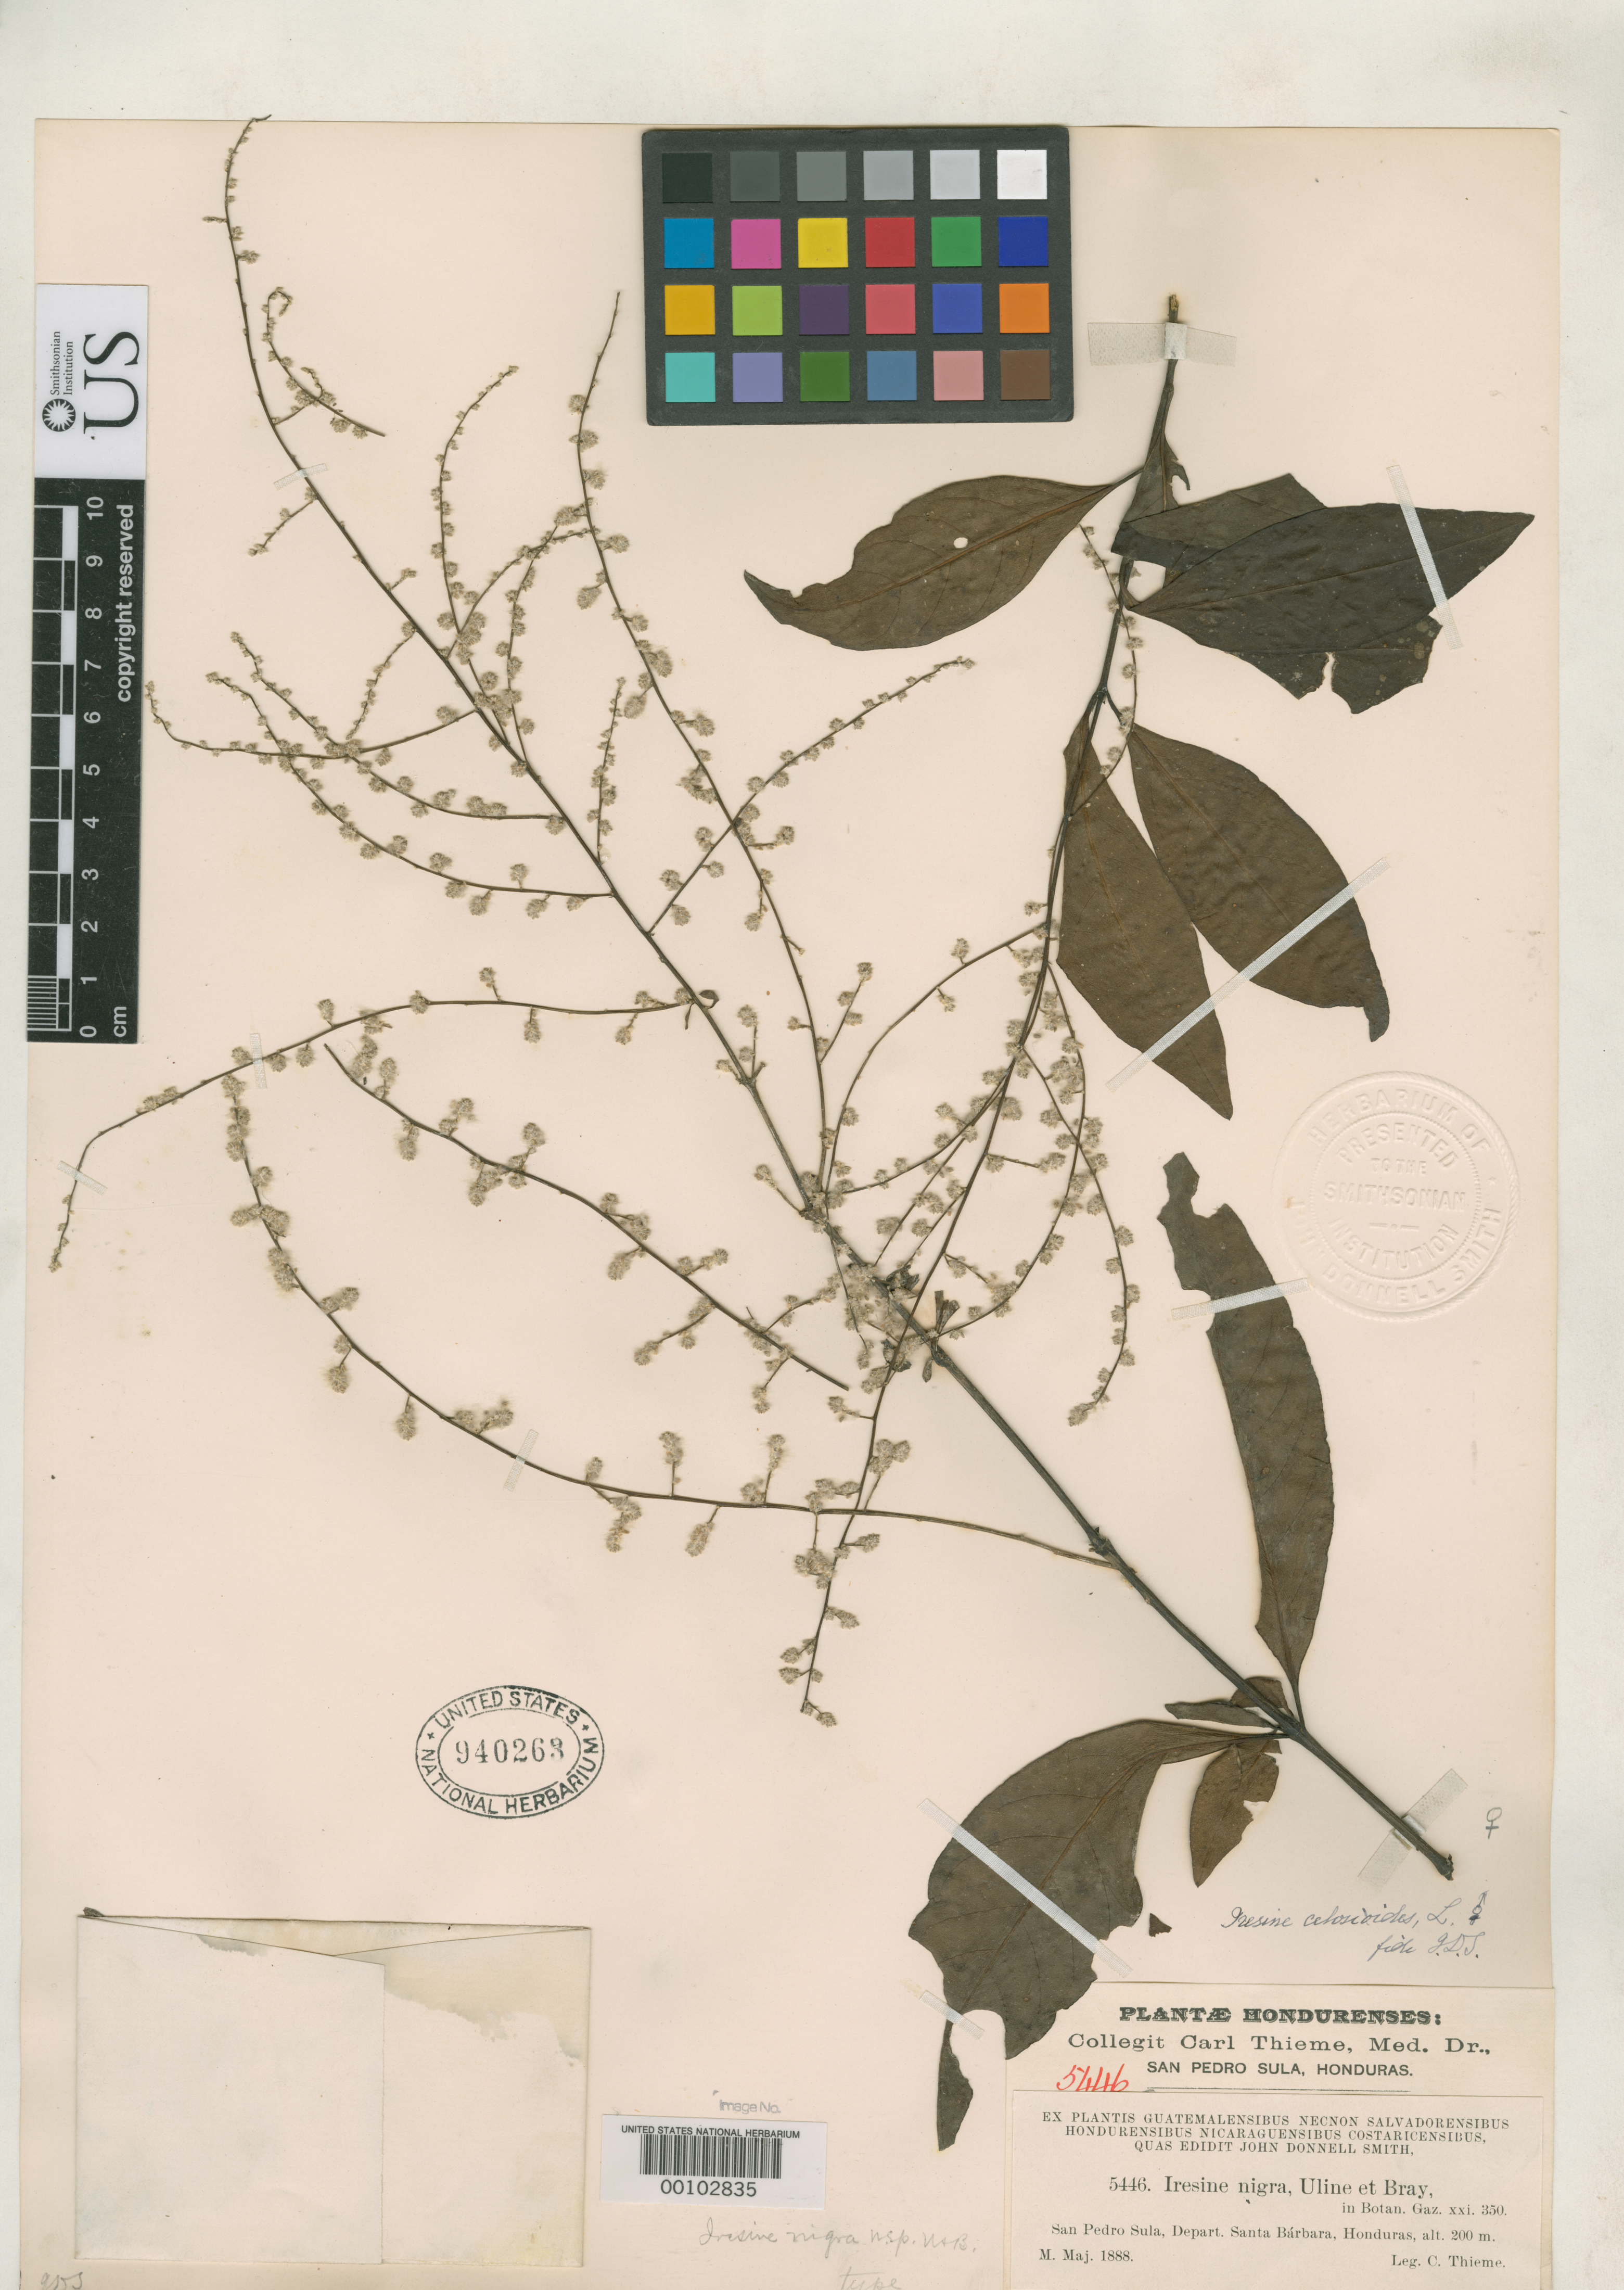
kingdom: Plantae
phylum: Tracheophyta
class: Magnoliopsida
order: Caryophyllales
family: Amaranthaceae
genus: Iresine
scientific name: Iresine nigra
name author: Uline & W.L. Bray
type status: Syntype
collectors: C. Thieme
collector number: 312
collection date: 1888-05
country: Honduras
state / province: Cortés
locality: San Pedro Sula.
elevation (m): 200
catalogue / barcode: US 940263